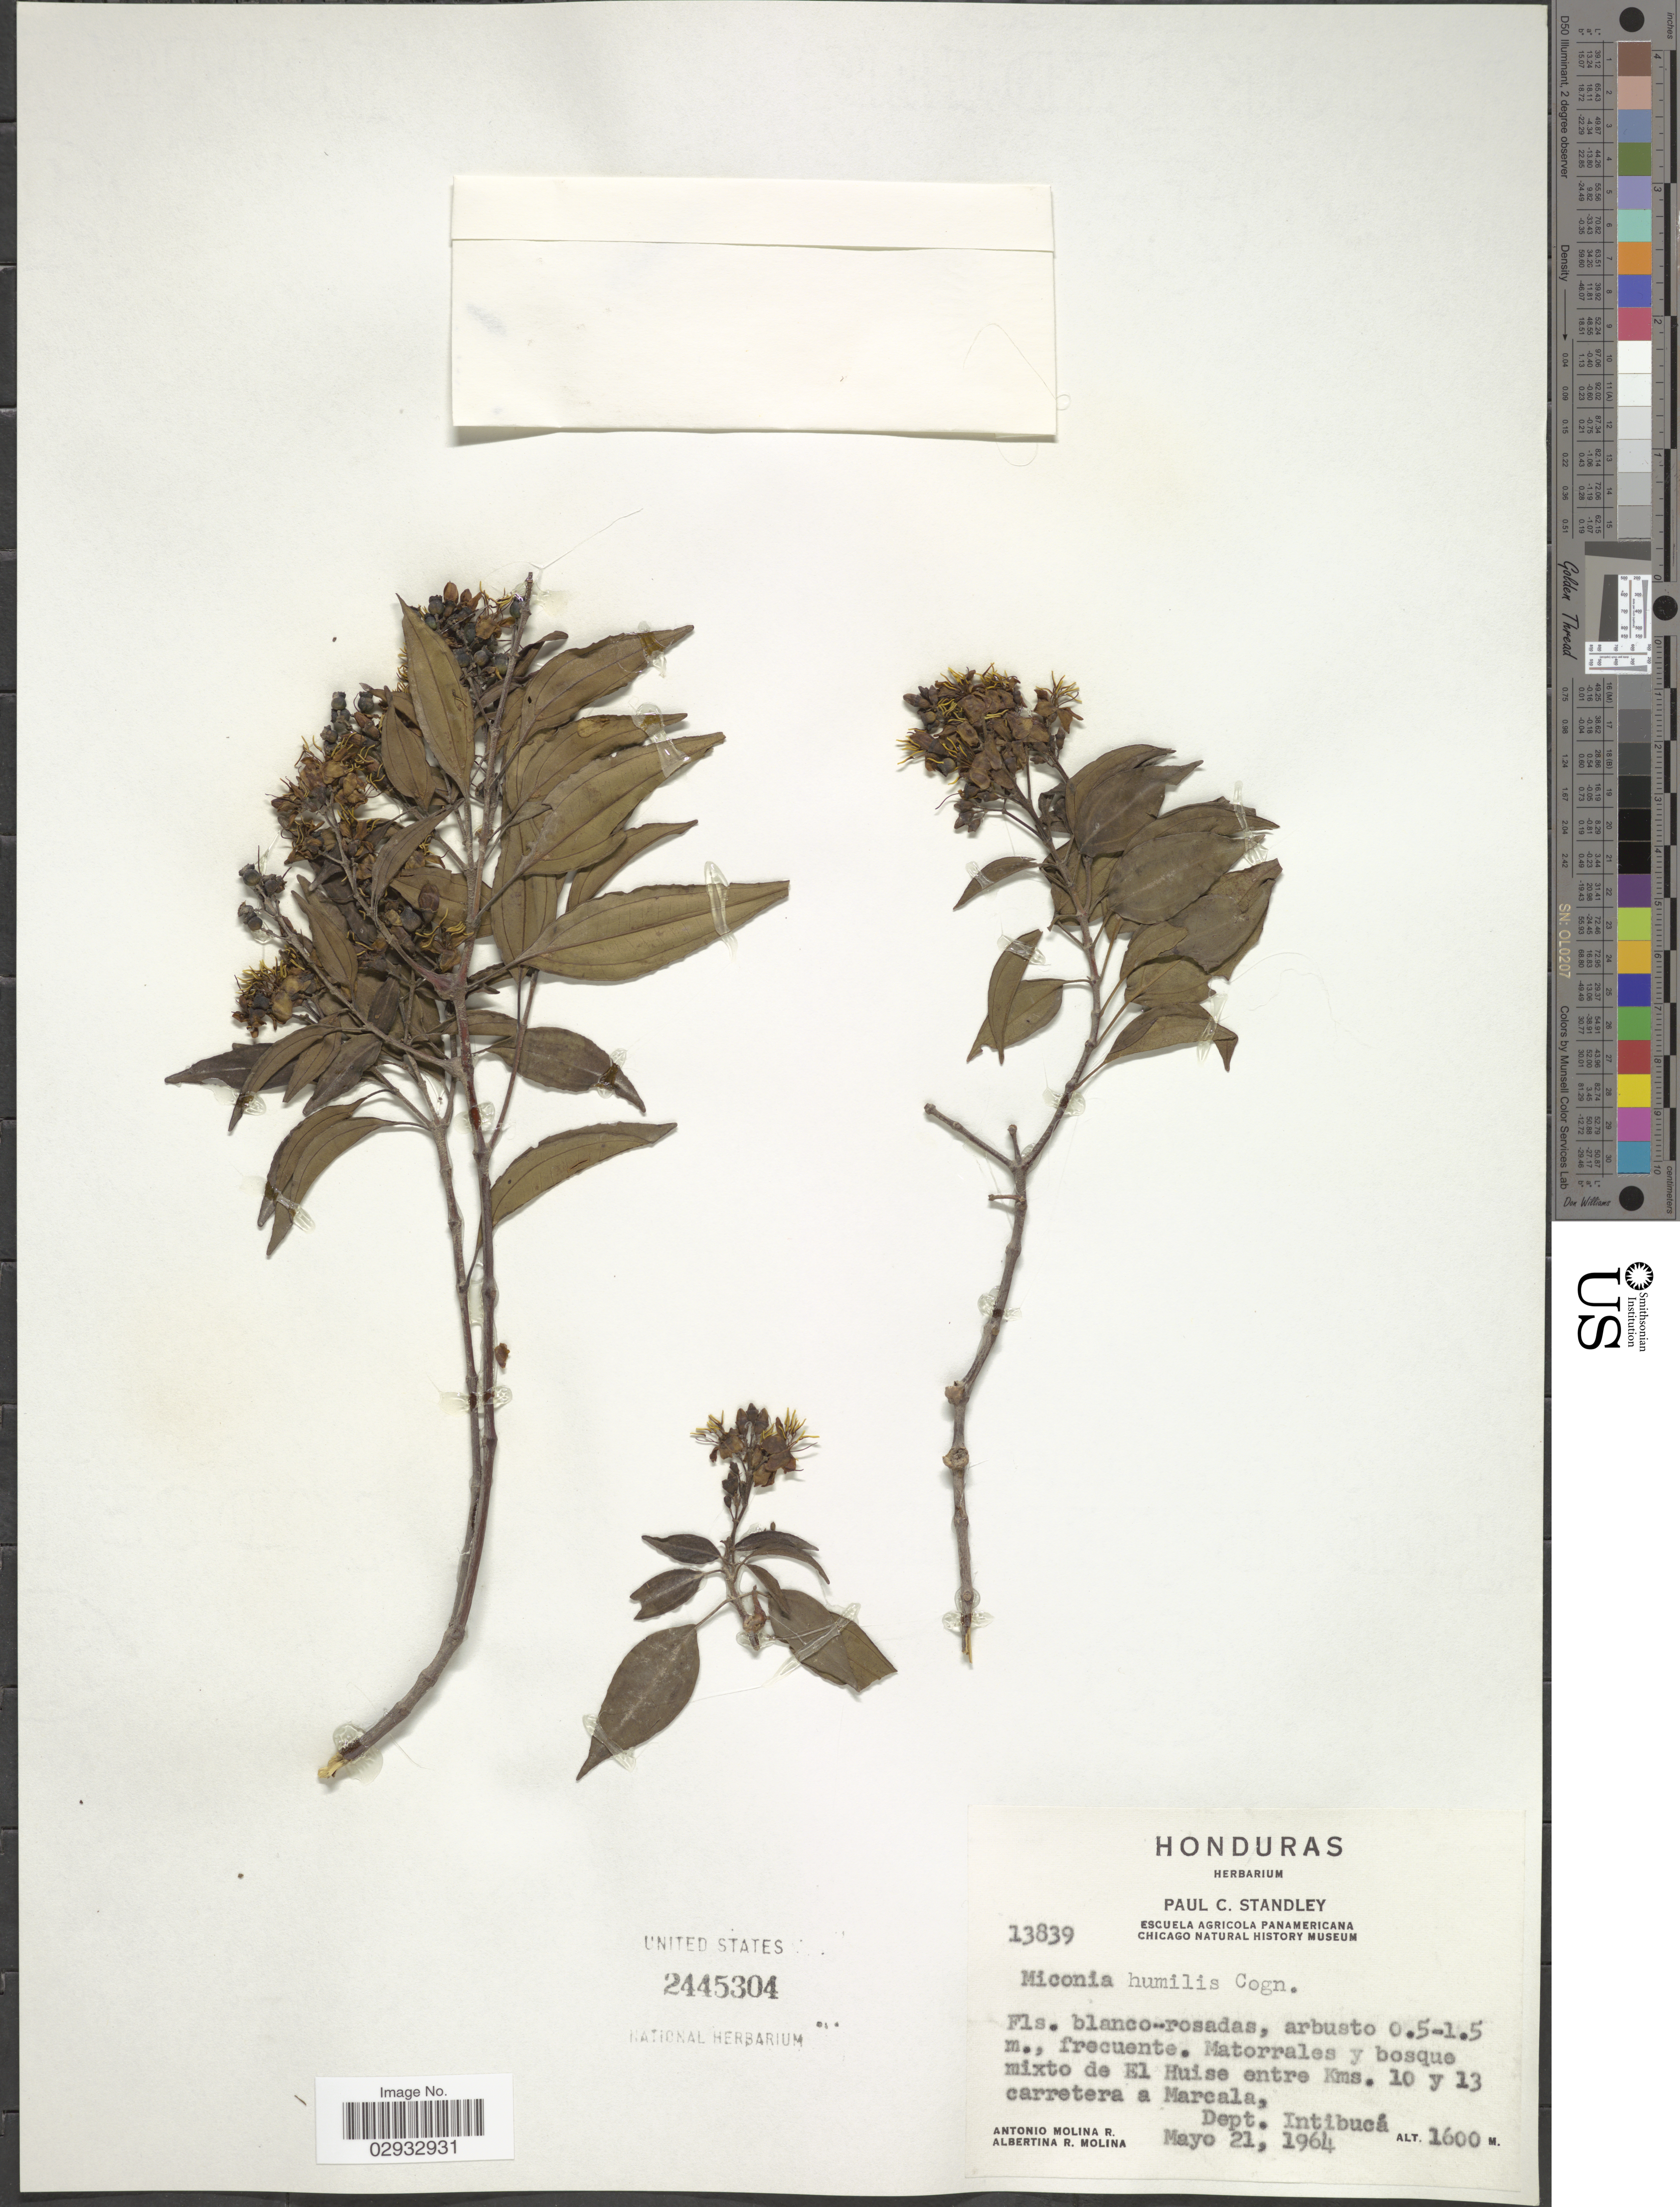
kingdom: Plantae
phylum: Tracheophyta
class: Magnoliopsida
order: Myrtales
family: Melastomataceae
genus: Miconia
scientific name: Miconia humilis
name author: Cogn.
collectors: A. Molina R. & A. R. Molina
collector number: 13839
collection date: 1964-05-21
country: Honduras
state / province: Intibuca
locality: Matorrales y bosque mixto de El Huise entre Kms. 10 y 13 carretera a Marcala, Dept. Intibucá.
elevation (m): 1600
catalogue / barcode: US 2445304